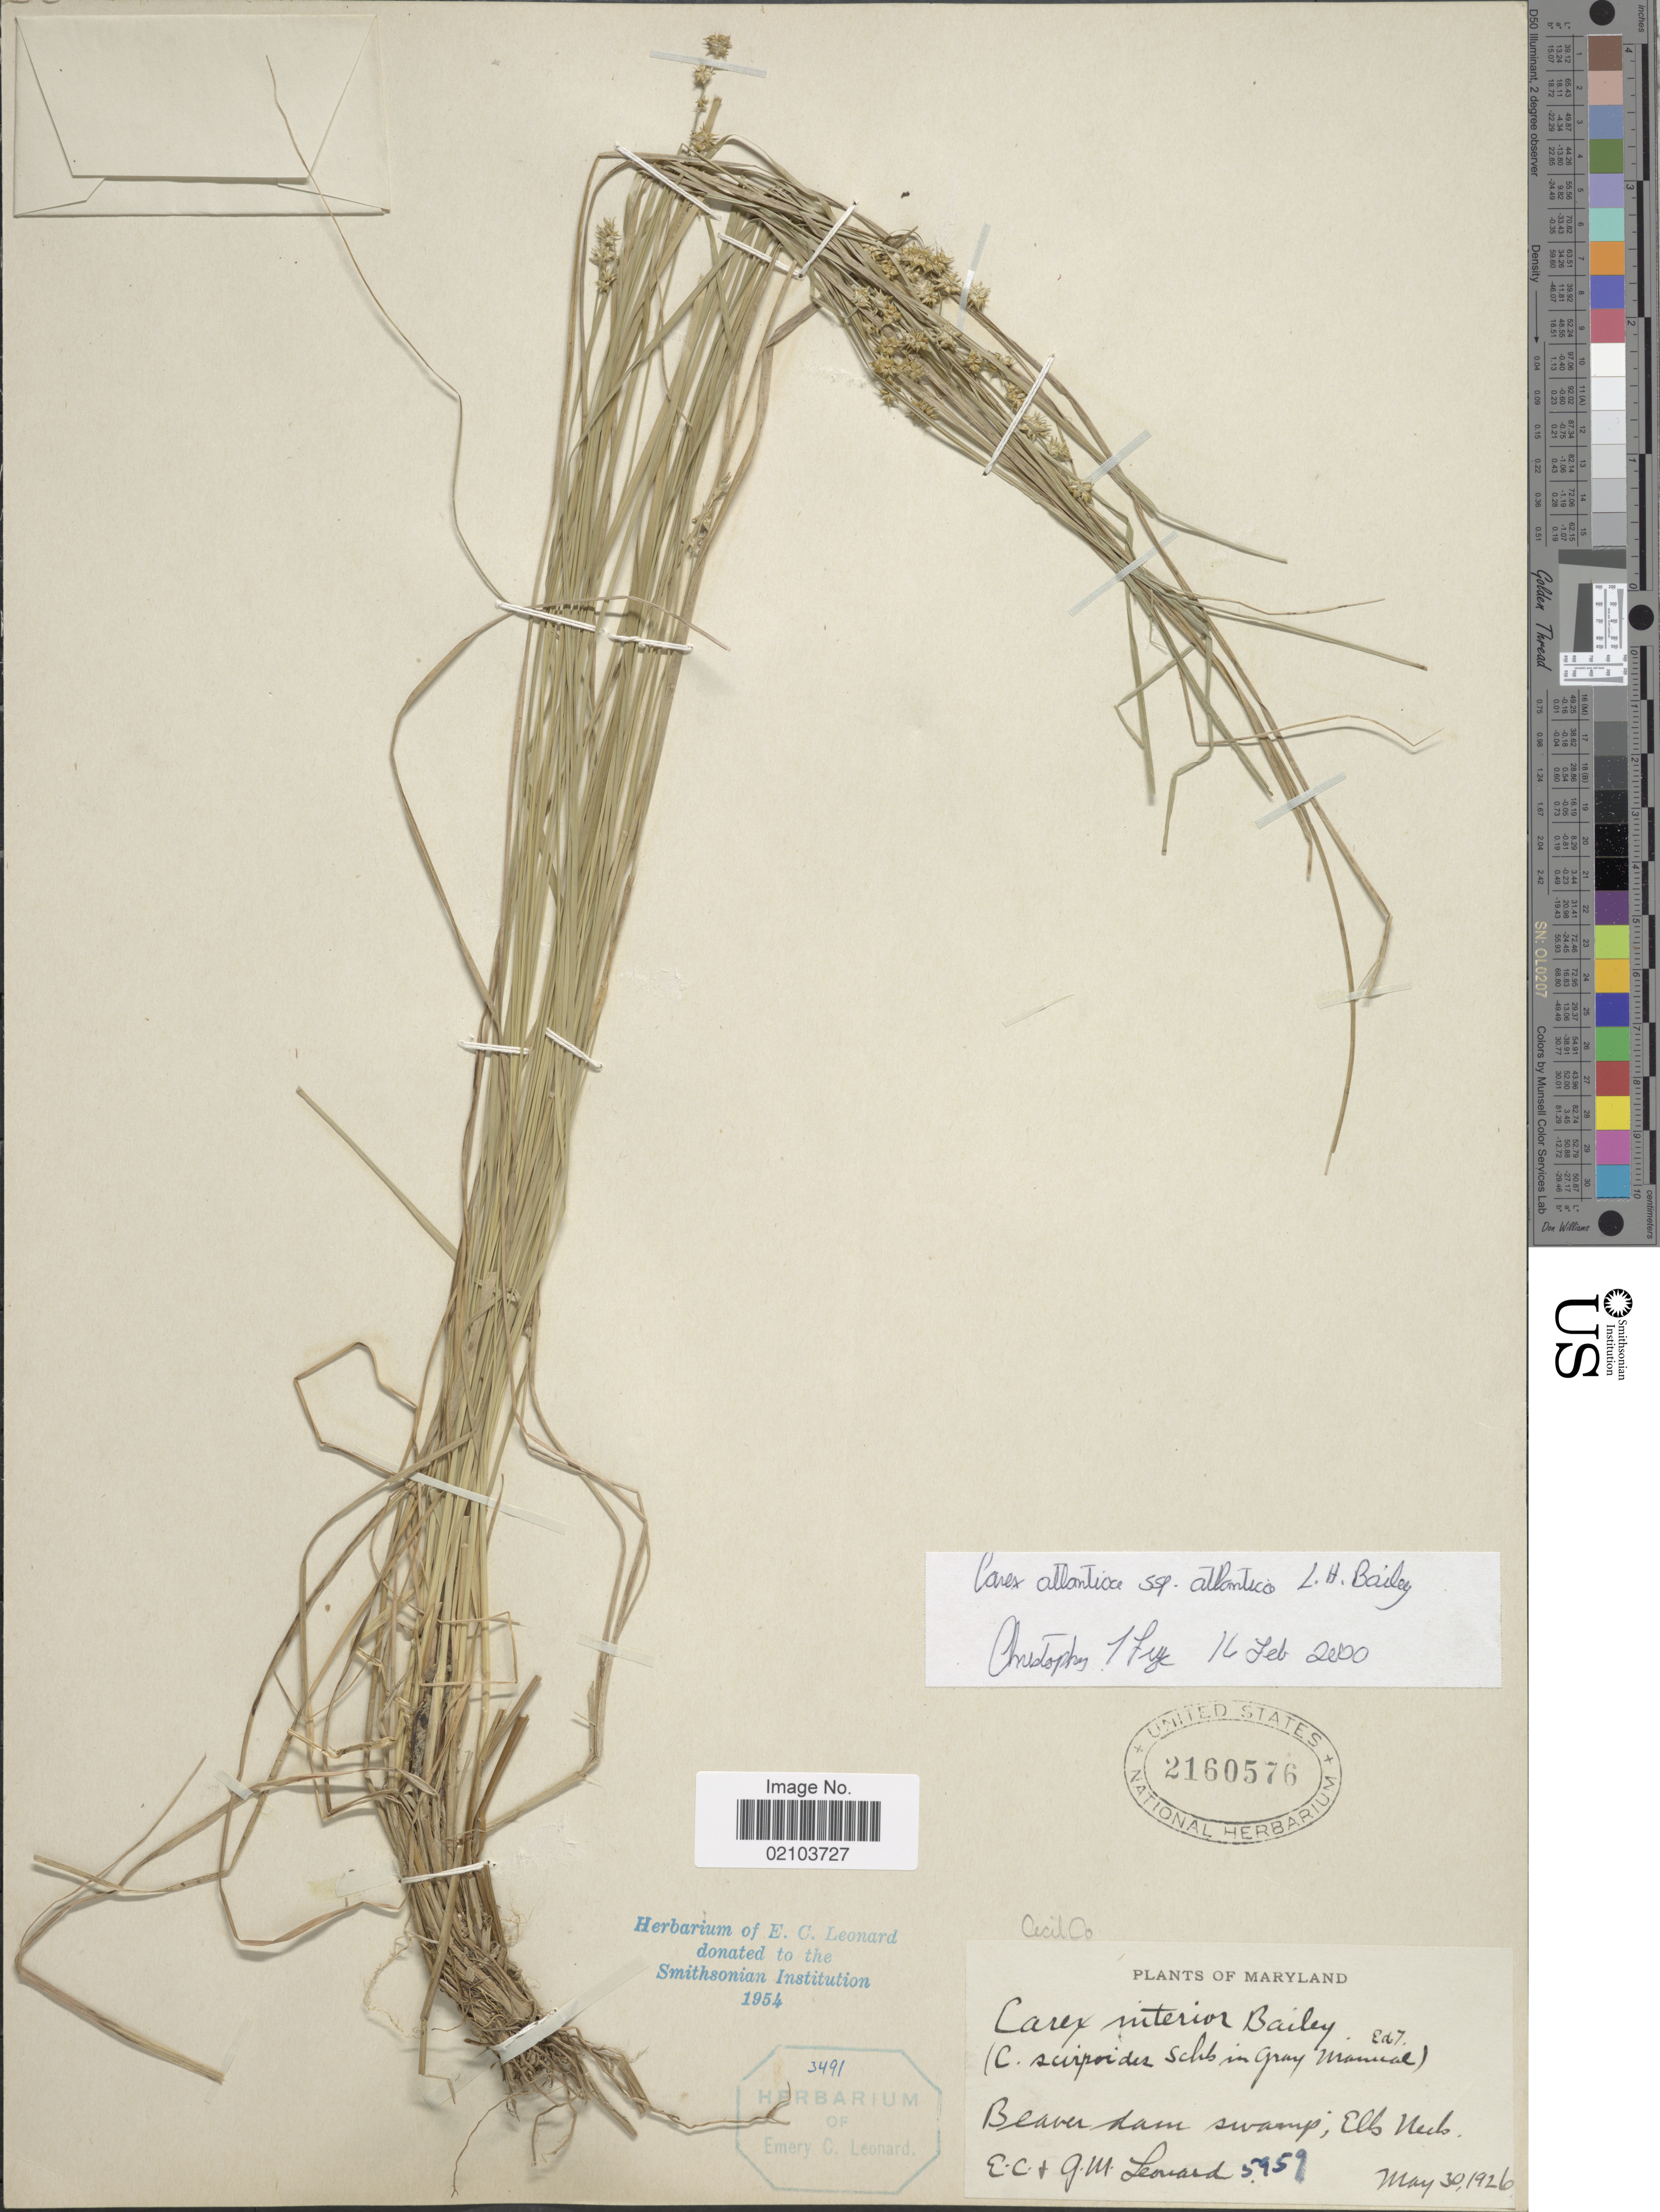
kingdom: Plantae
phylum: Tracheophyta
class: Liliopsida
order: Poales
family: Cyperaceae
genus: Carex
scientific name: Carex atlantica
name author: L.H. Bailey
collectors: E. C. Leonard & G. M. Leonard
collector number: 5959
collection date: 1926-05-30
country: United States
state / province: Maryland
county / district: Cecil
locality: Beaver dam swamp, Elk Neck, Cecil Co.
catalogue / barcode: US 2160576